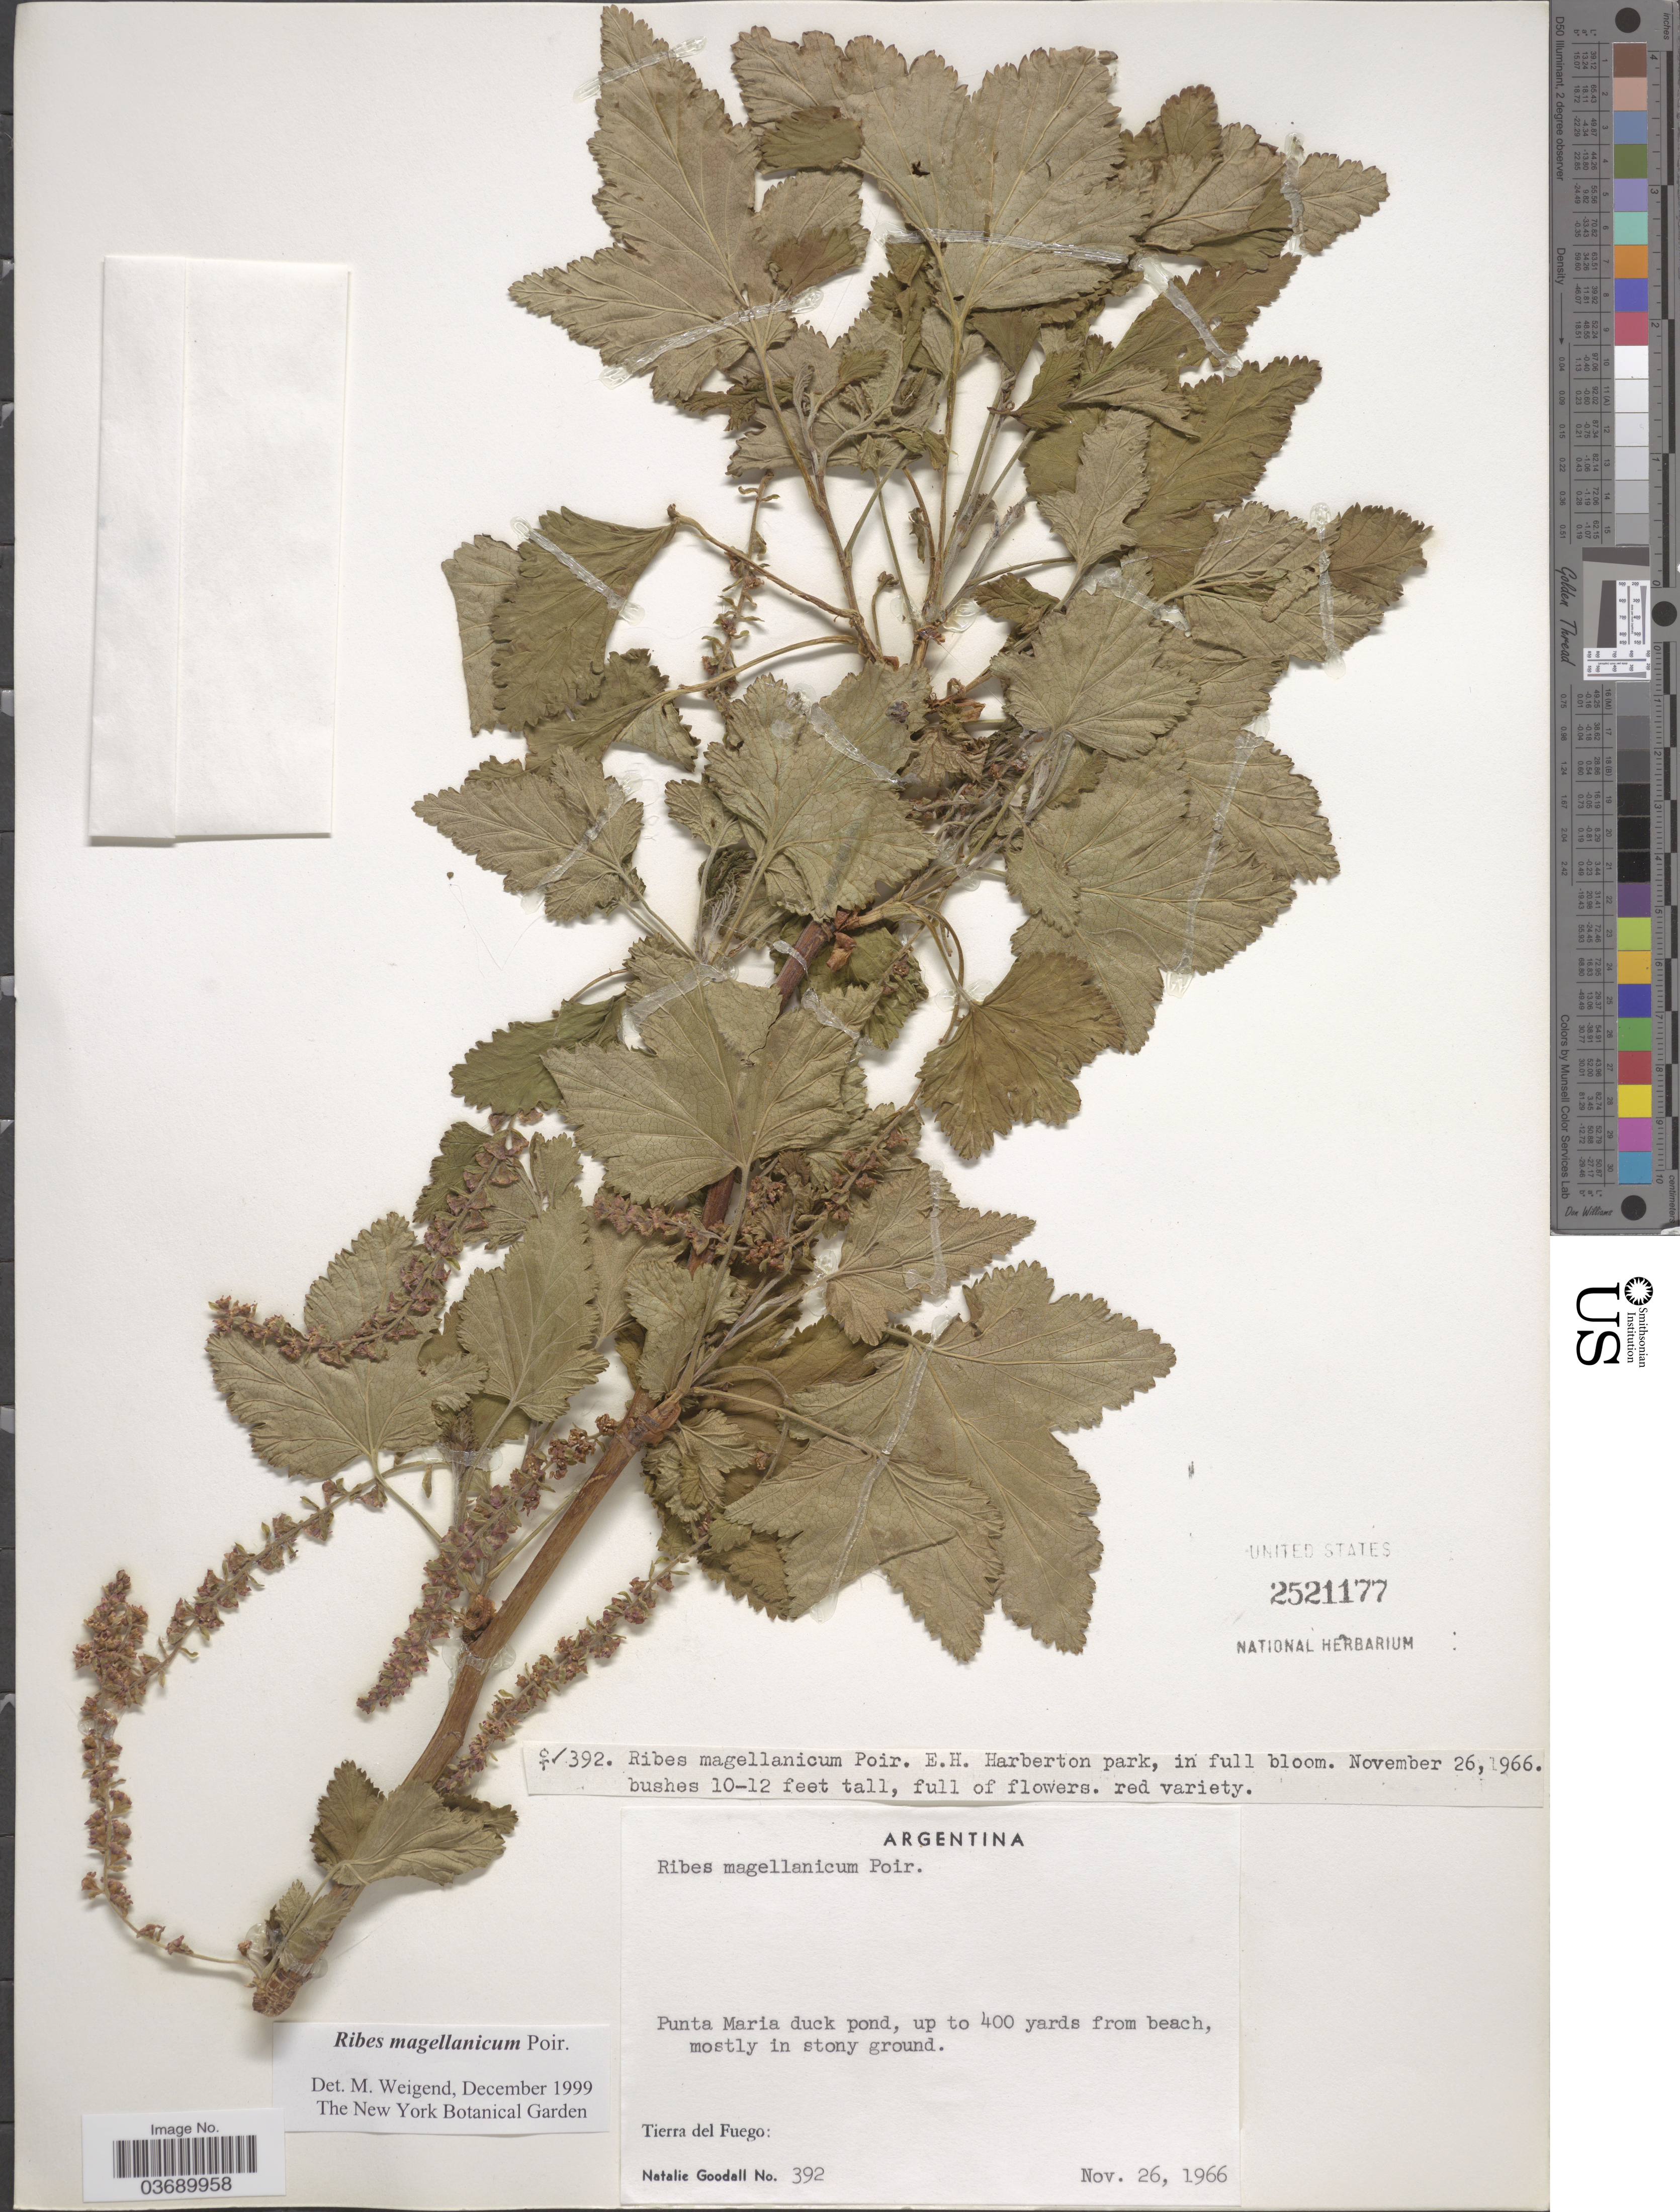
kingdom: Plantae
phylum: Tracheophyta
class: Magnoliopsida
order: Saxifragales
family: Grossulariaceae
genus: Ribes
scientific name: Ribes magellanicum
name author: Poir.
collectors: N. Goodall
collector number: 392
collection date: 1966-11-26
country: Argentina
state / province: Tierra del Fuego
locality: Punta Maria duck pond, up to 400 yards from beach.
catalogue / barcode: US 2521177